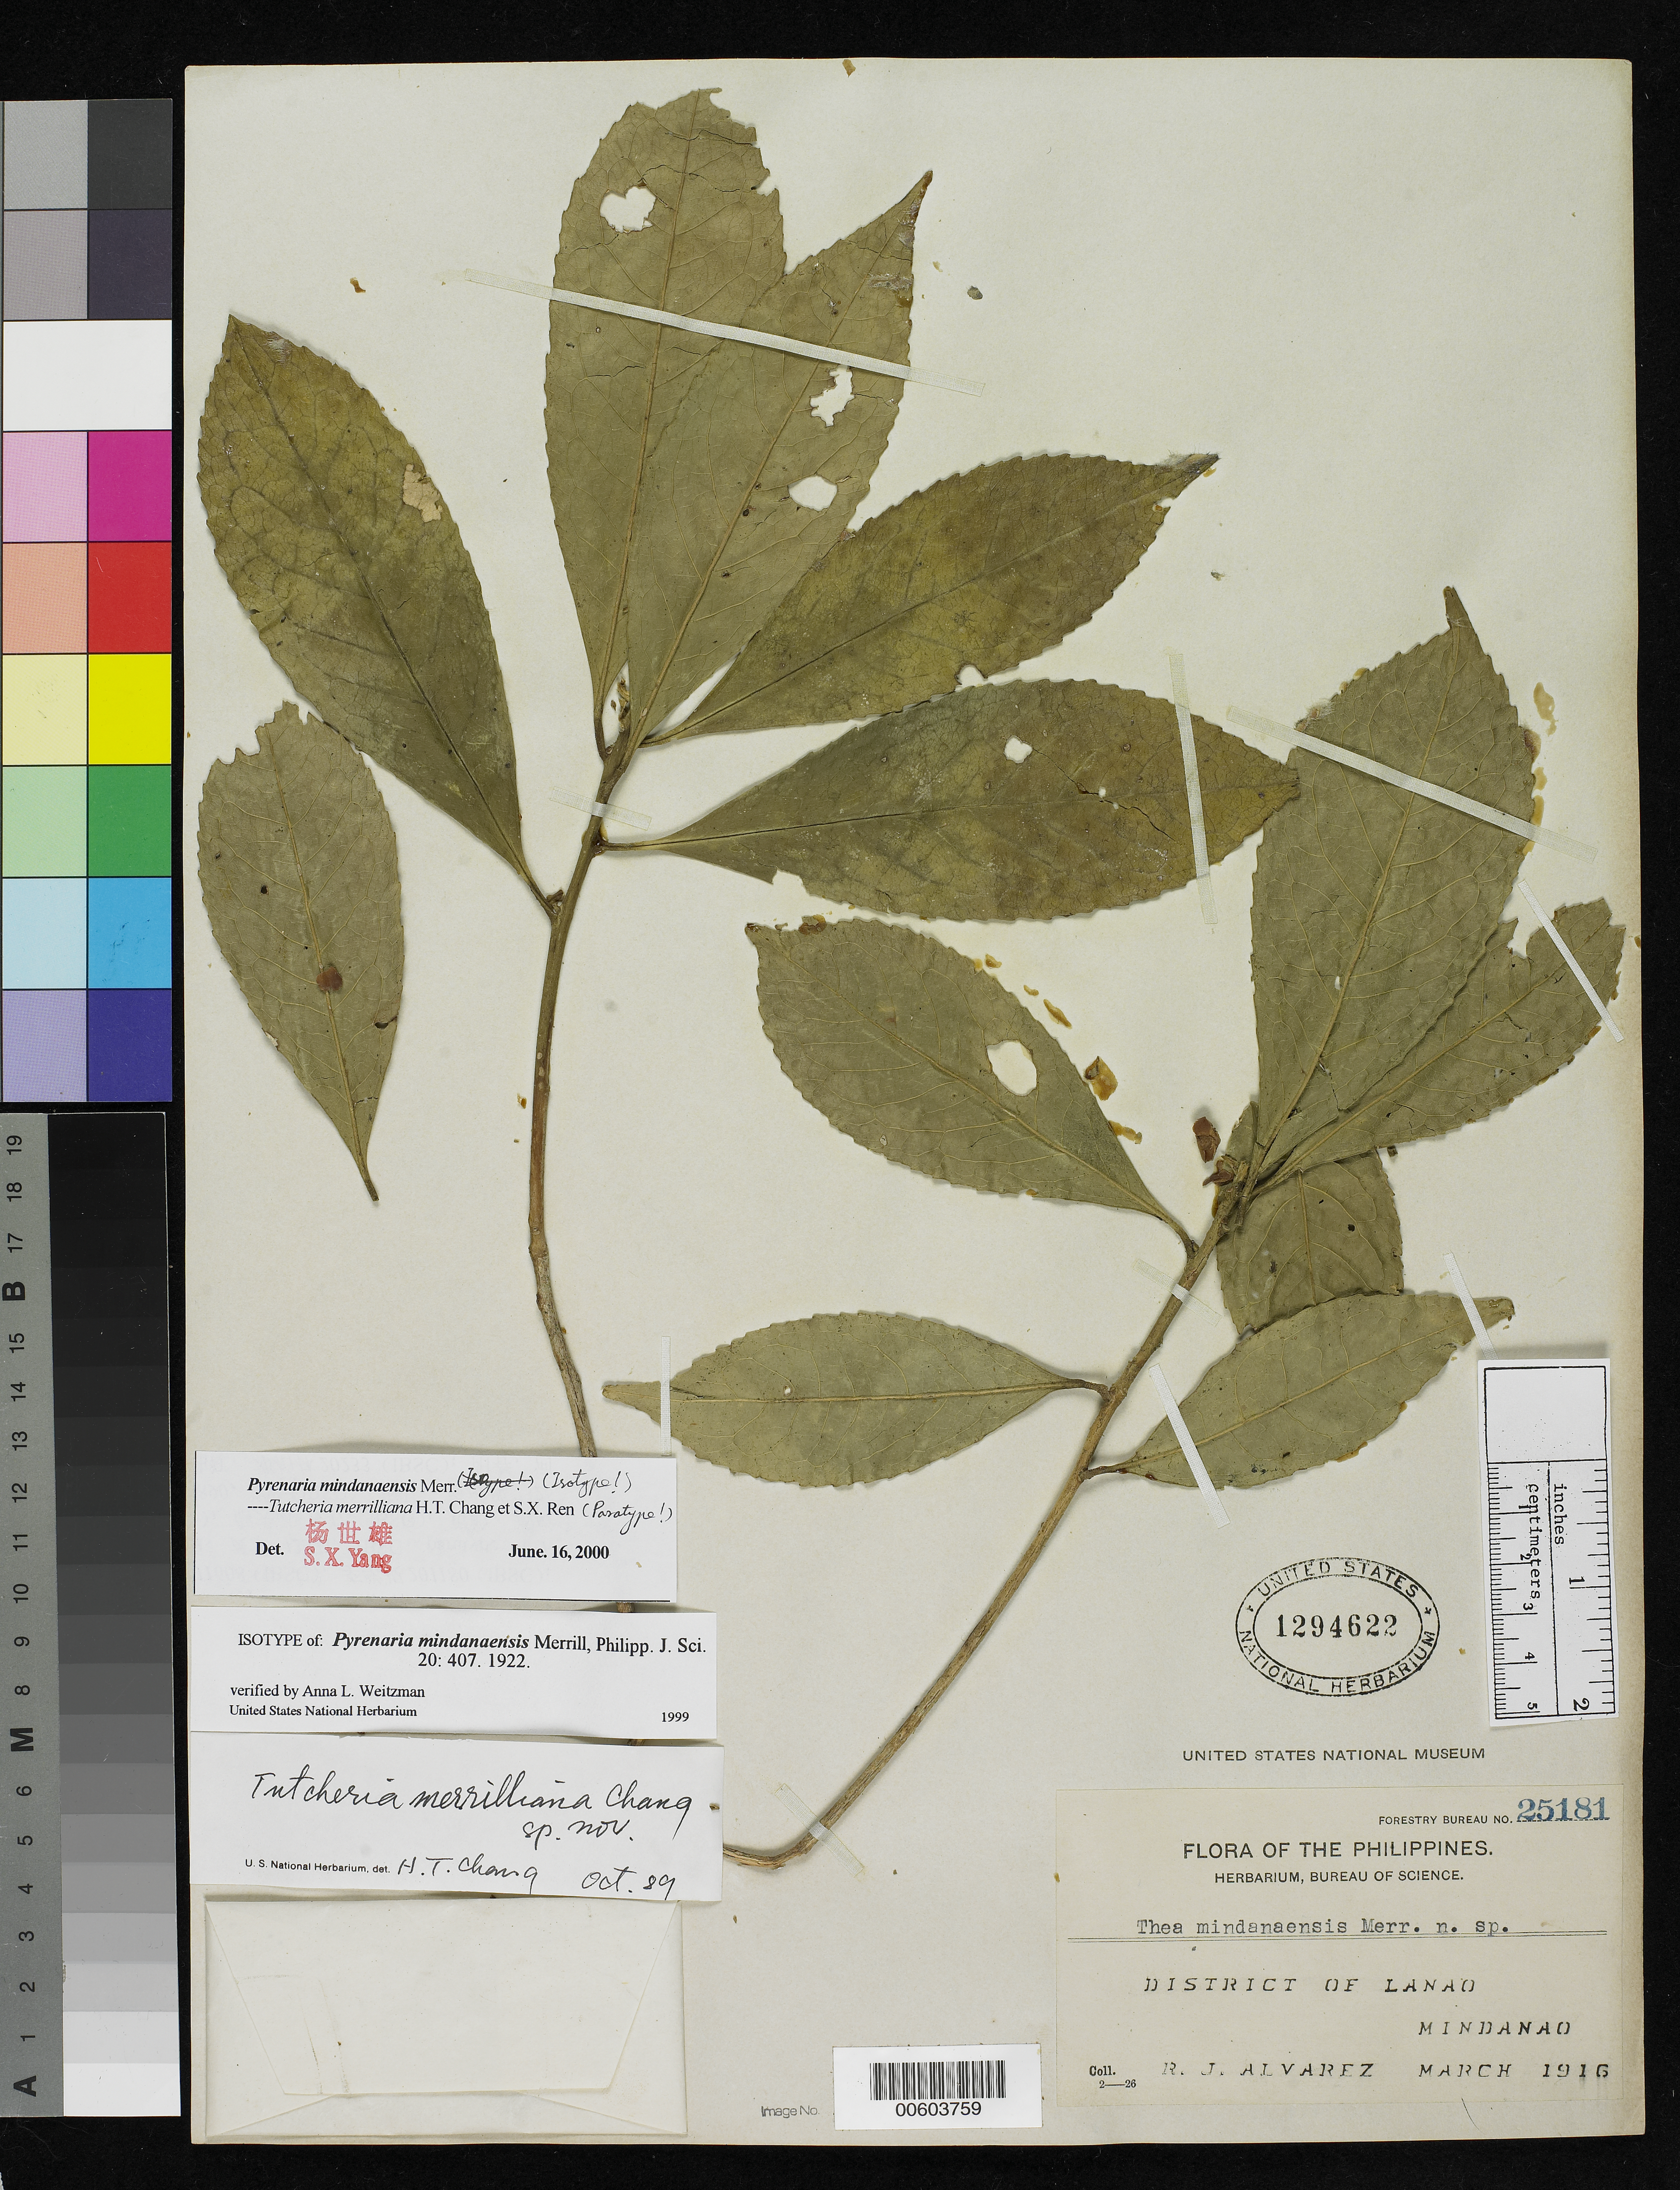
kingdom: Plantae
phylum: Tracheophyta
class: Magnoliopsida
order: Ericales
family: Theaceae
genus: Pyrenaria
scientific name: Pyrenaria mindanaensis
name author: Merr.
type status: Isotype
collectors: R. Alvarez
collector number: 25181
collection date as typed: Mar 1916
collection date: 1916-03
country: Philippines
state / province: Muslim Mindanao / Northern Mindanao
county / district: Lanao del Norte / Lanao del Sur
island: Mindanao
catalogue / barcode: US 1294622